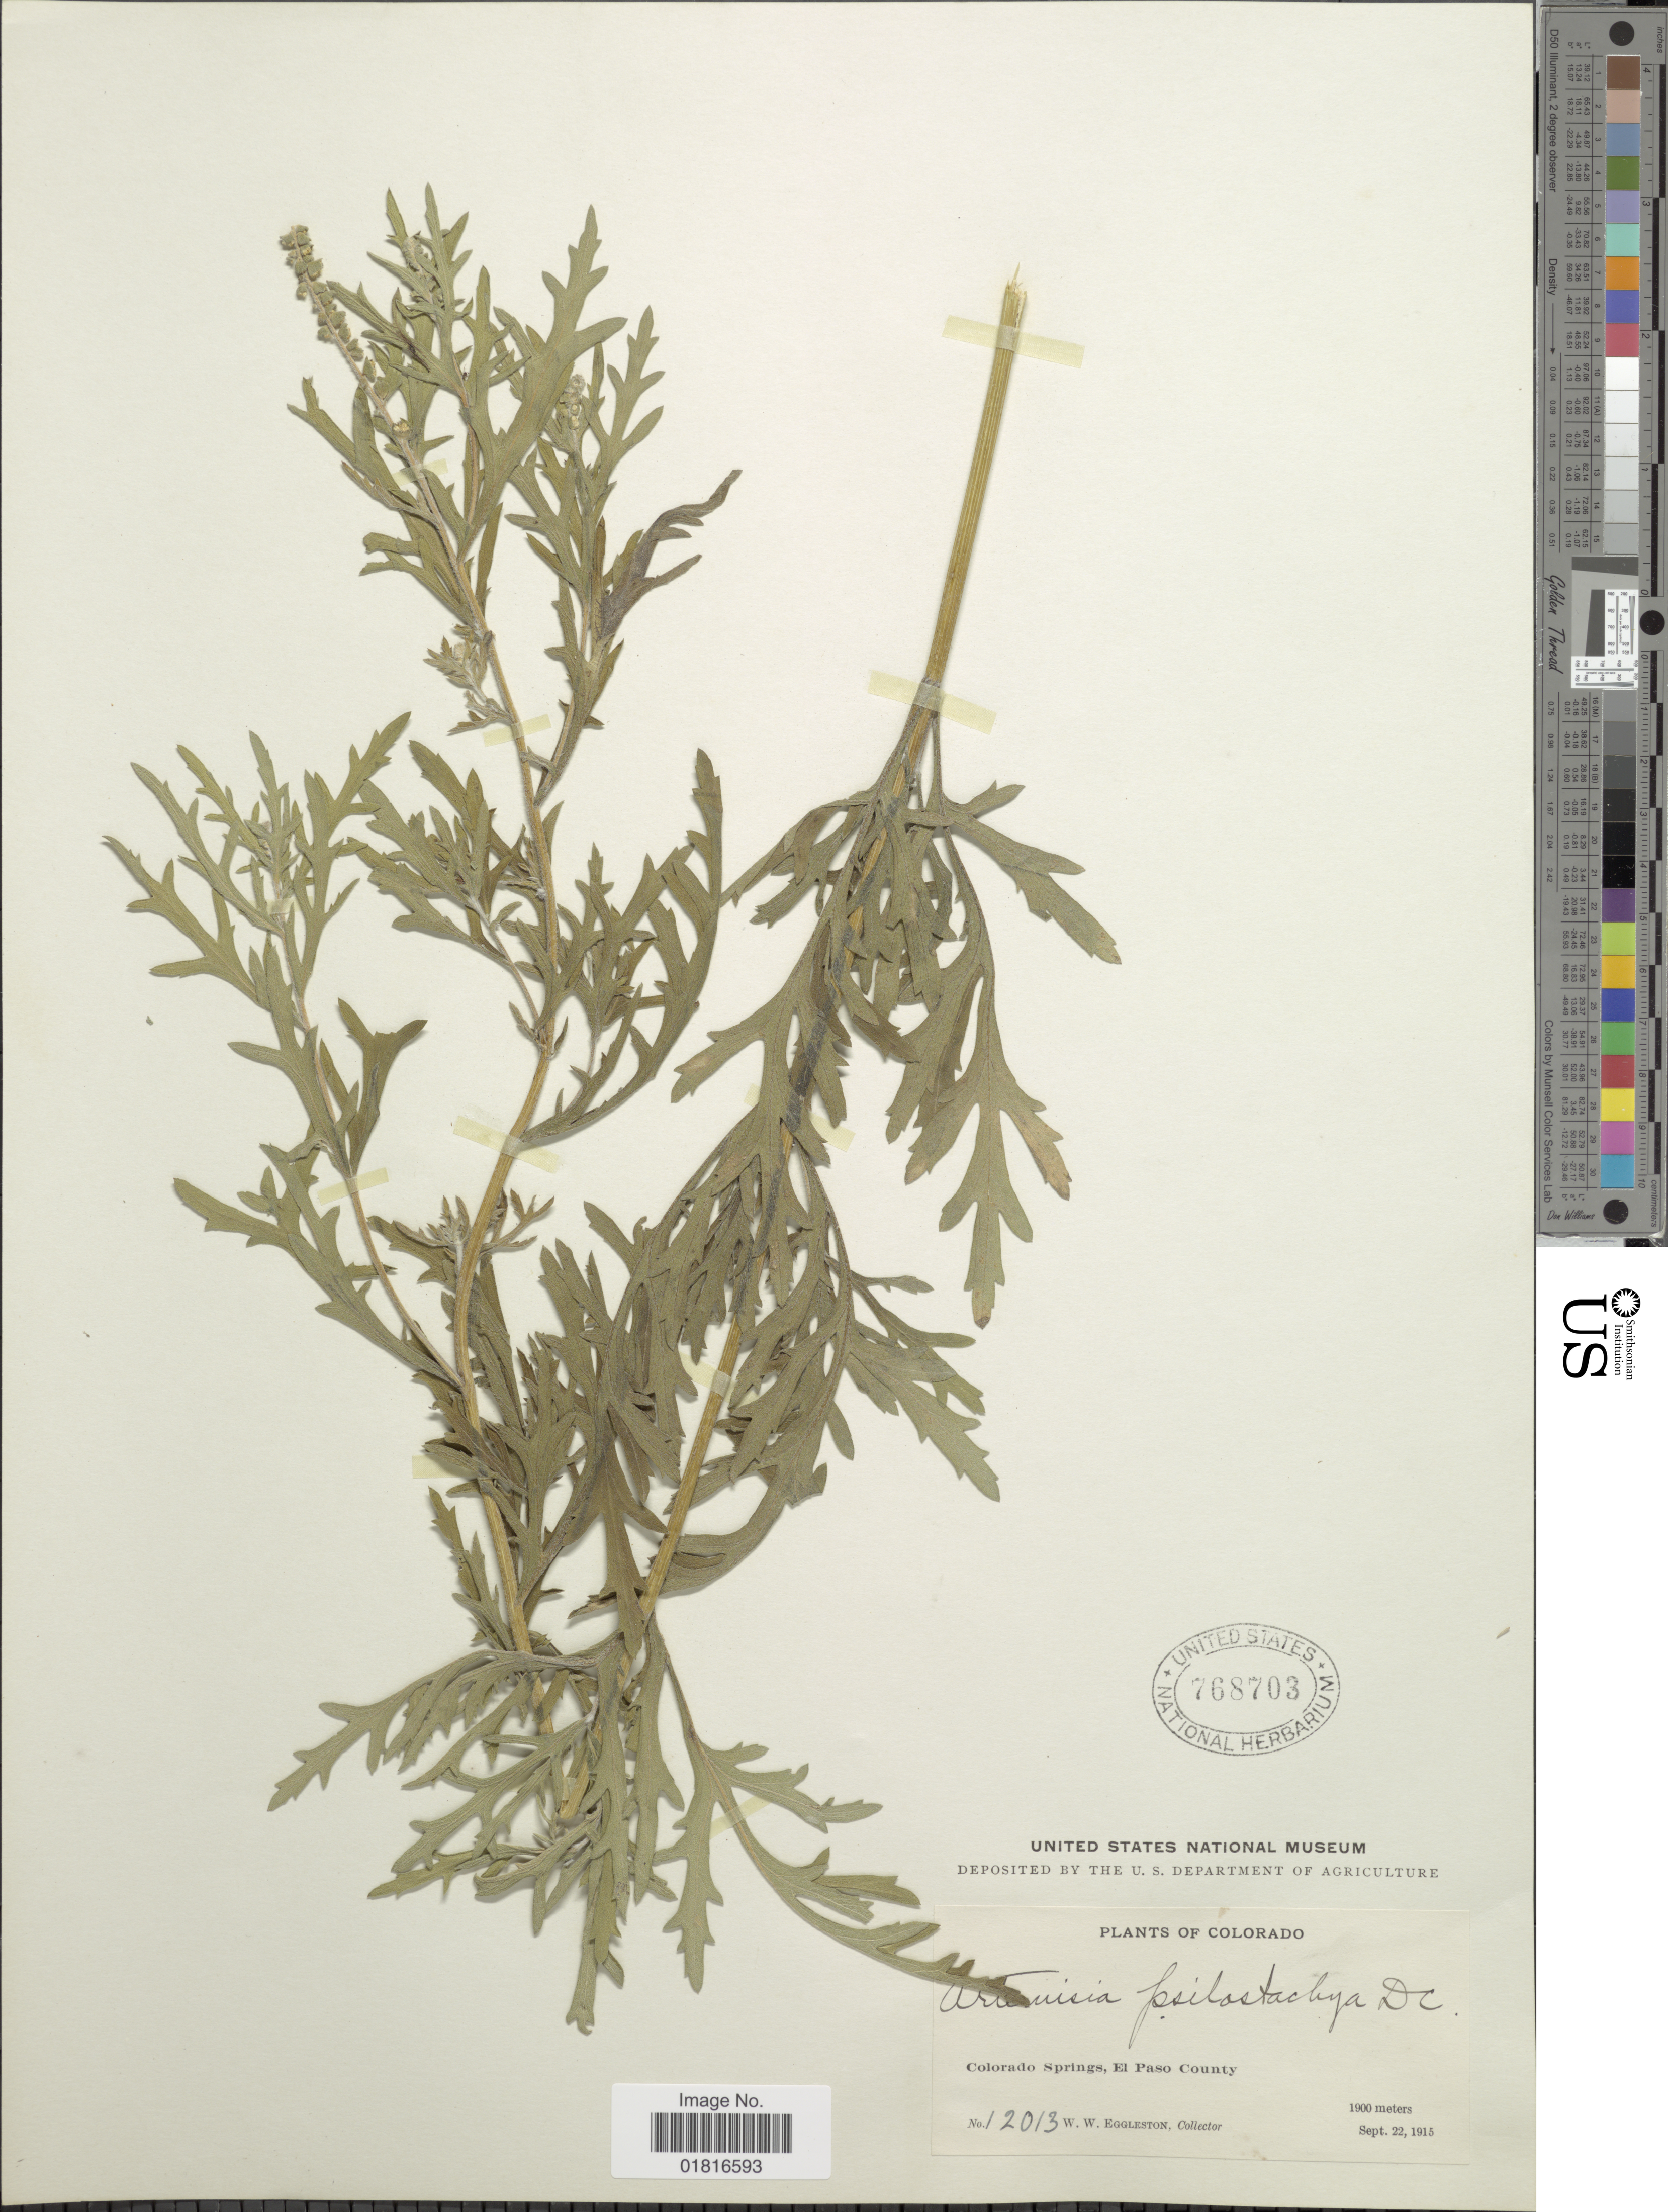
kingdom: Plantae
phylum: Tracheophyta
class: Magnoliopsida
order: Asterales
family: Asteraceae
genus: Artemisia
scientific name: Artemisia psilostachya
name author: DC.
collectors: W. W. Eggleston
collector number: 12013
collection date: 1915-09-22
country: United States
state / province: Colorado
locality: Colorado Springs, El Paso County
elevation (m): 1900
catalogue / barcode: US 768703